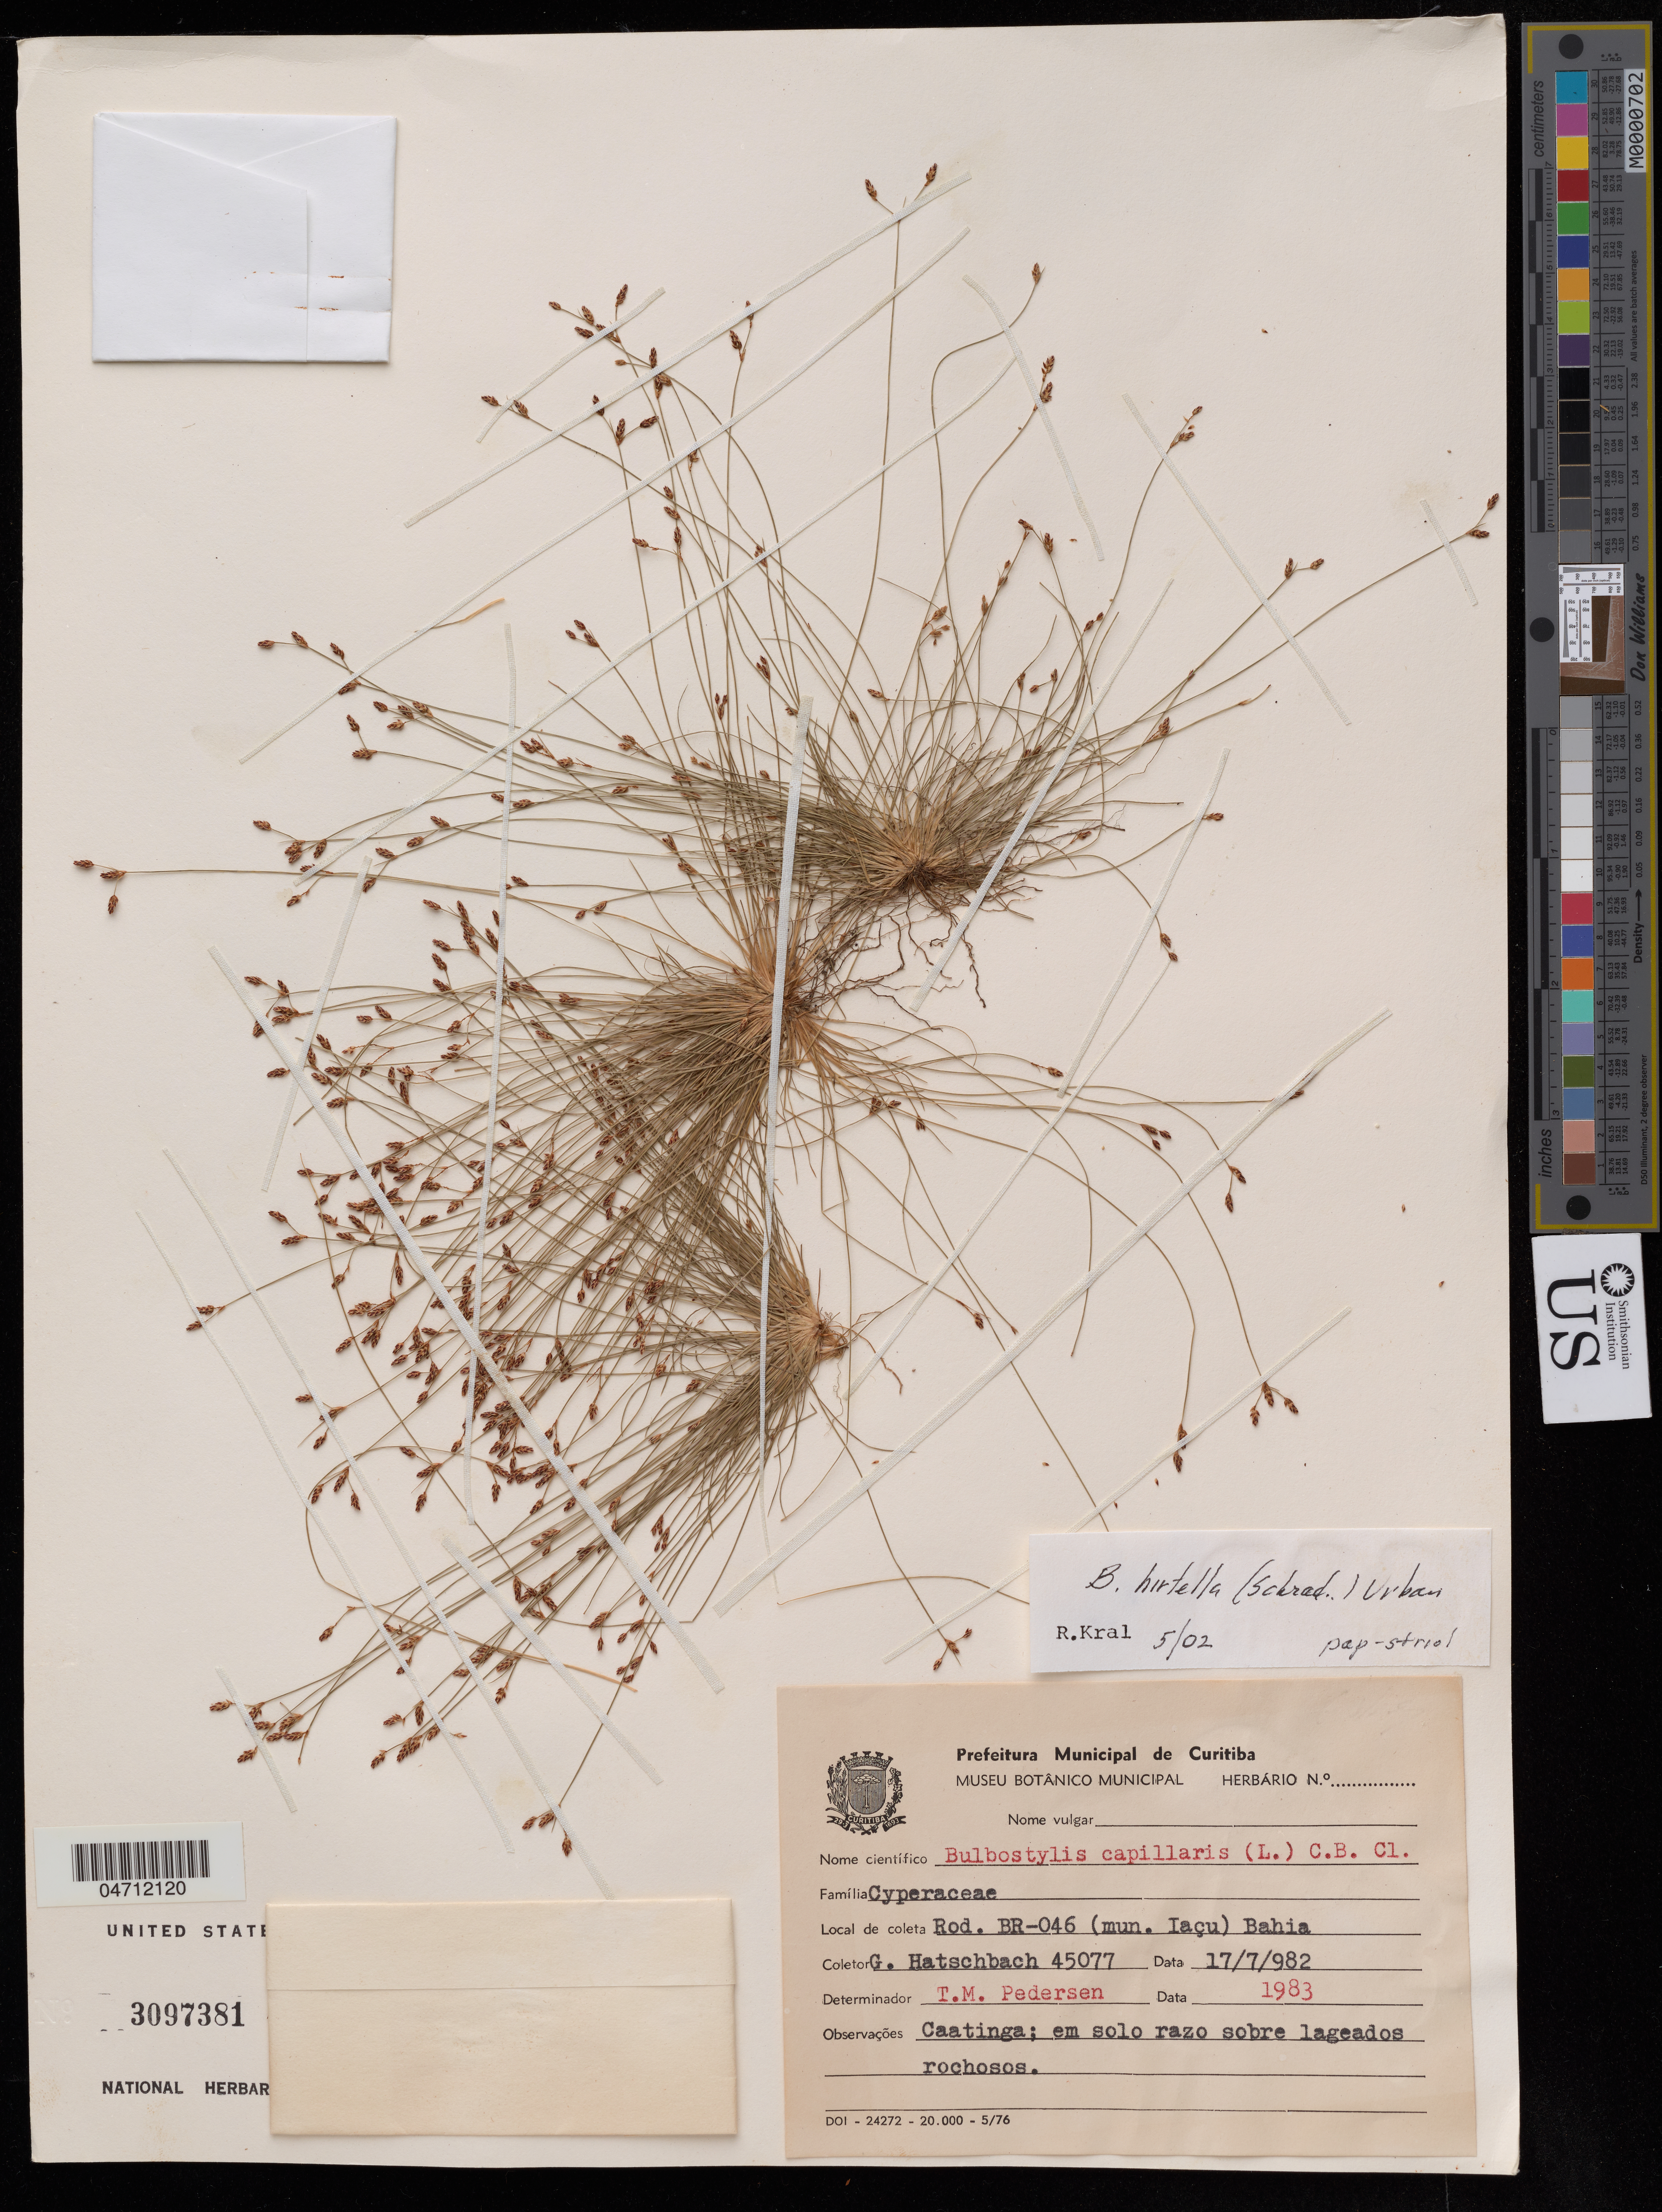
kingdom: Plantae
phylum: Tracheophyta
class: Liliopsida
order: Poales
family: Cyperaceae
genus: Bulbostylis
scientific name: Bulbostylis hirtella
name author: (Schrad.) Nees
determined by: Kral, R.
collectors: G. Hatschbach & O. Guimarães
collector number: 45077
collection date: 1982-07-17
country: Brazil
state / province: Bahia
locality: Rod. BA-046 (mun. Iacu) Bahia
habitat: Caatinga: im solo razo sobre lagados rochosos.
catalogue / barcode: US 3097381